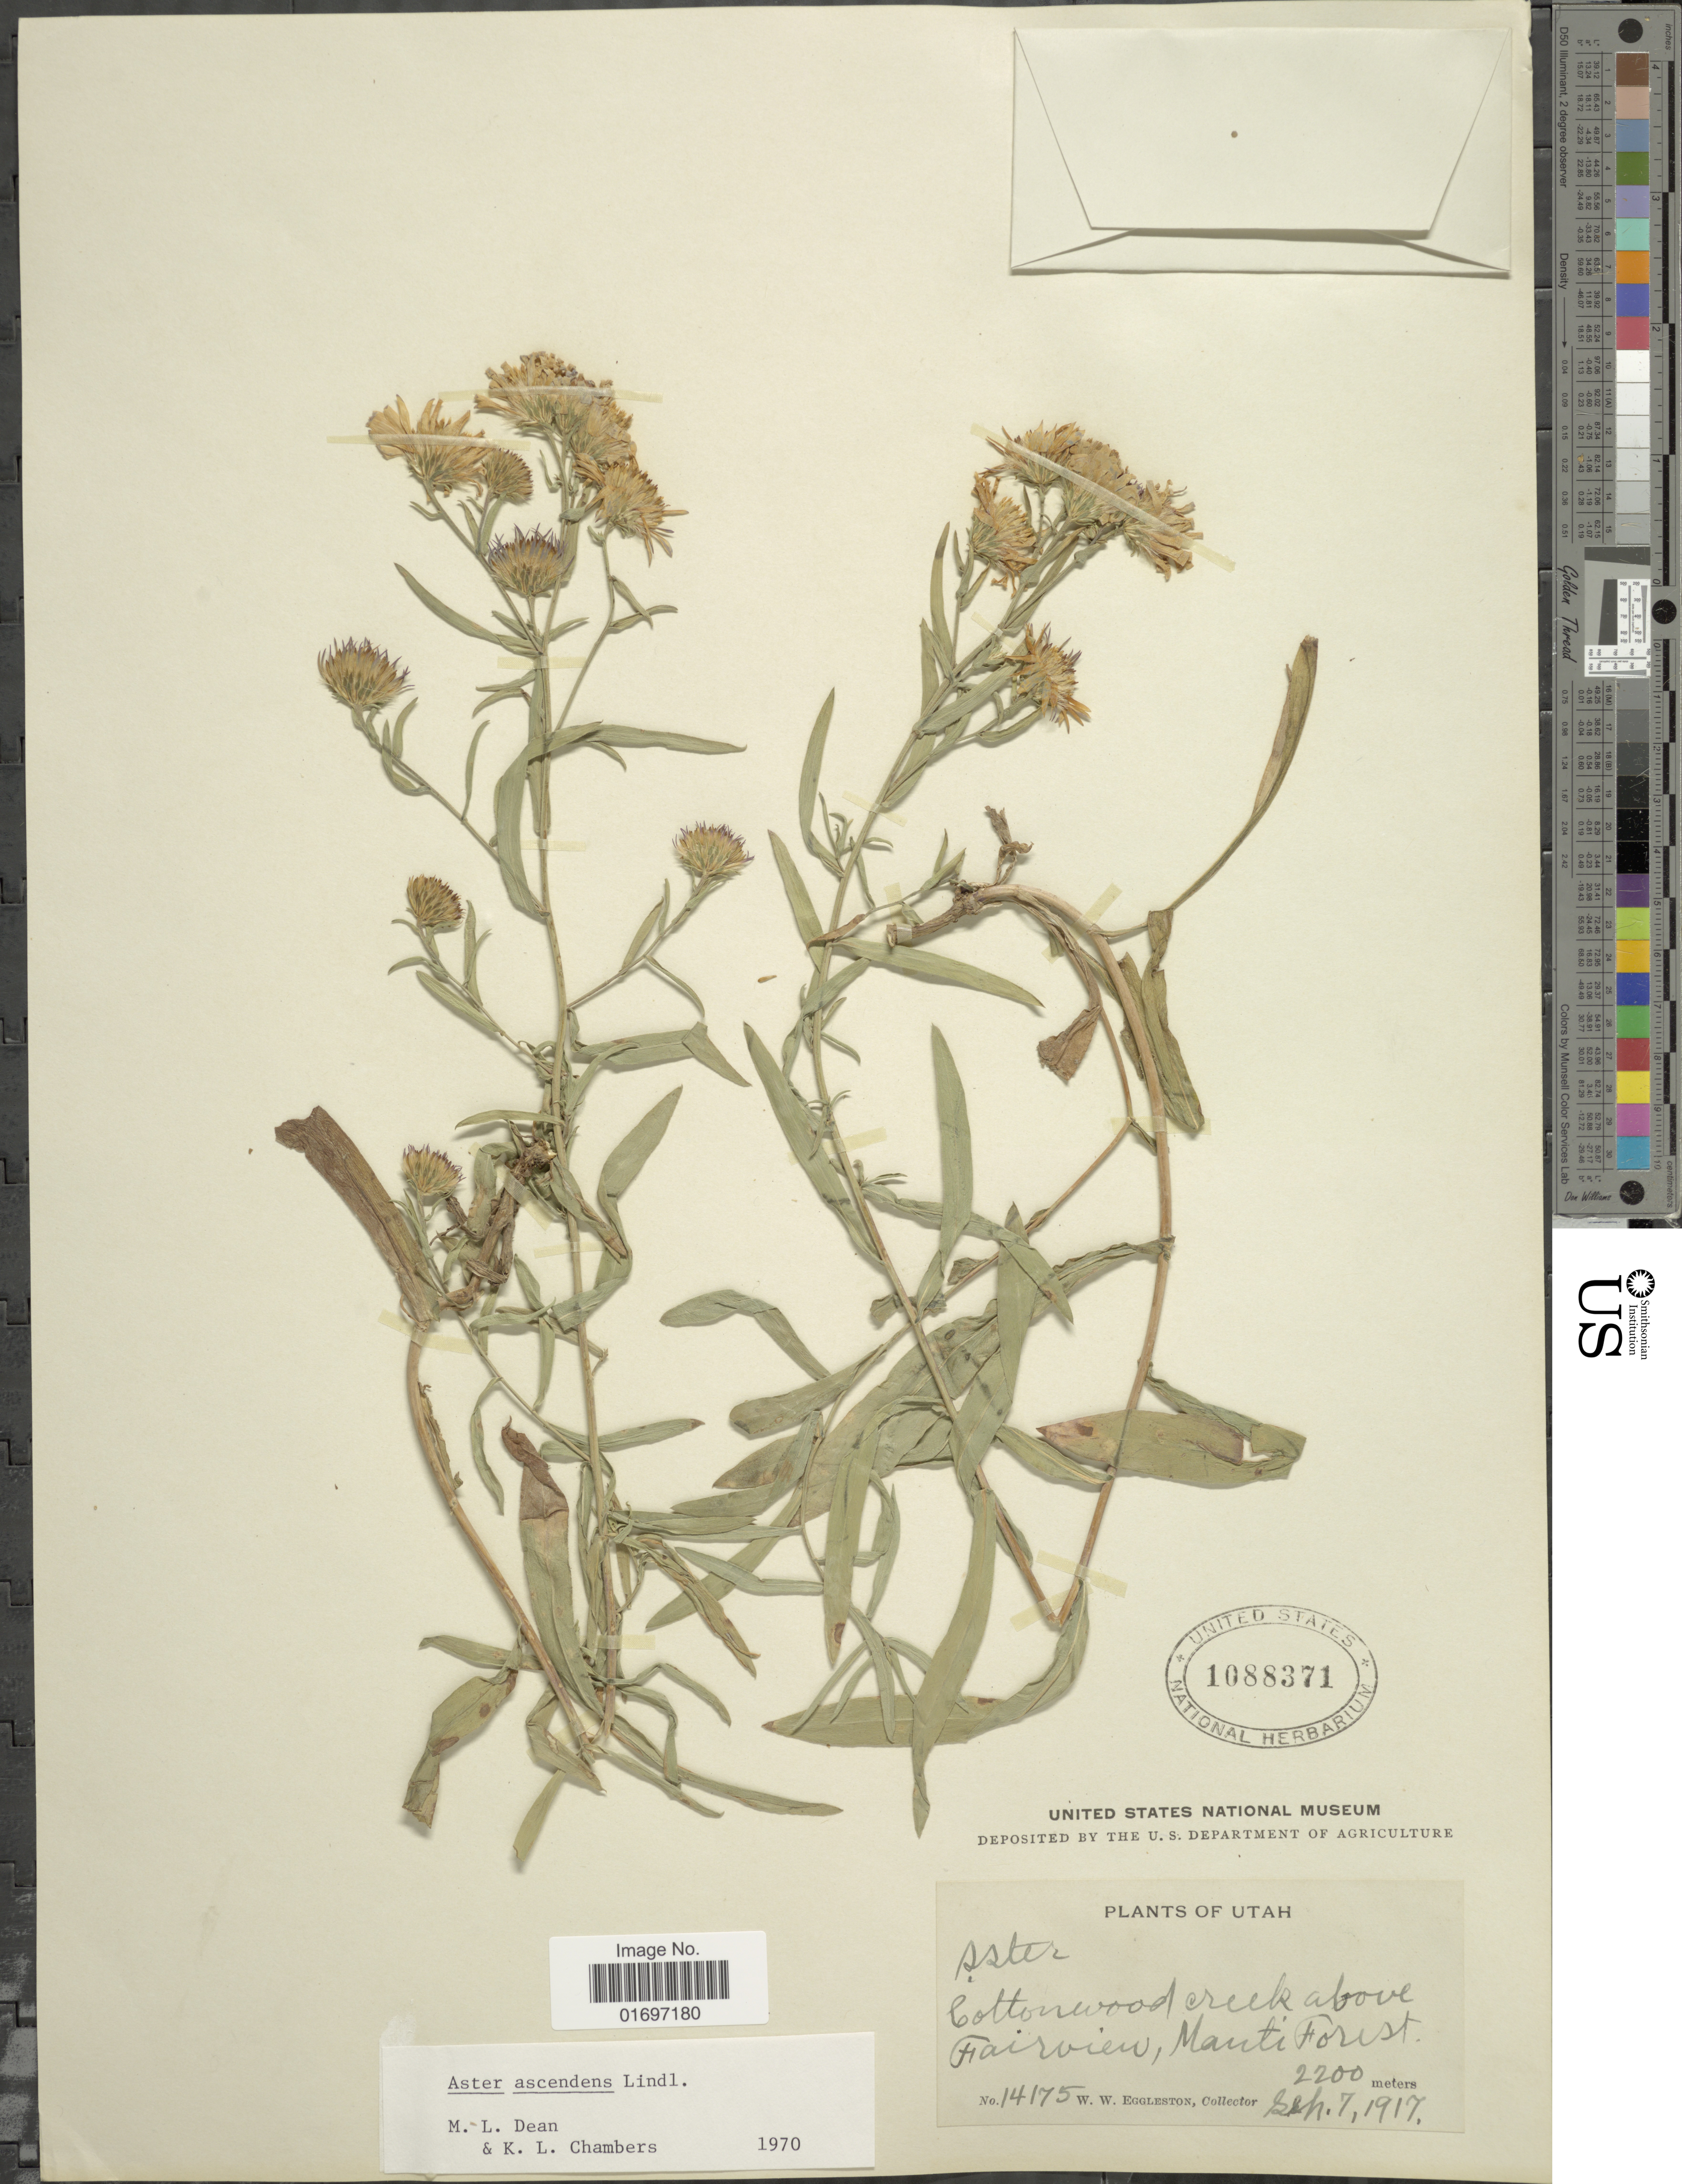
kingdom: Plantae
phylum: Tracheophyta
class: Magnoliopsida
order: Asterales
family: Asteraceae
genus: Symphyotrichum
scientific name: Symphyotrichum ascendens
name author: (Lindl.) G.L. Nesom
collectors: W. W. Eggleston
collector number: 14175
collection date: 1917-09-07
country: United States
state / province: Utah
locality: Utah. Cottonwood creek above Fairview, Manti Forest.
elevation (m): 2200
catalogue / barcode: US 1088371